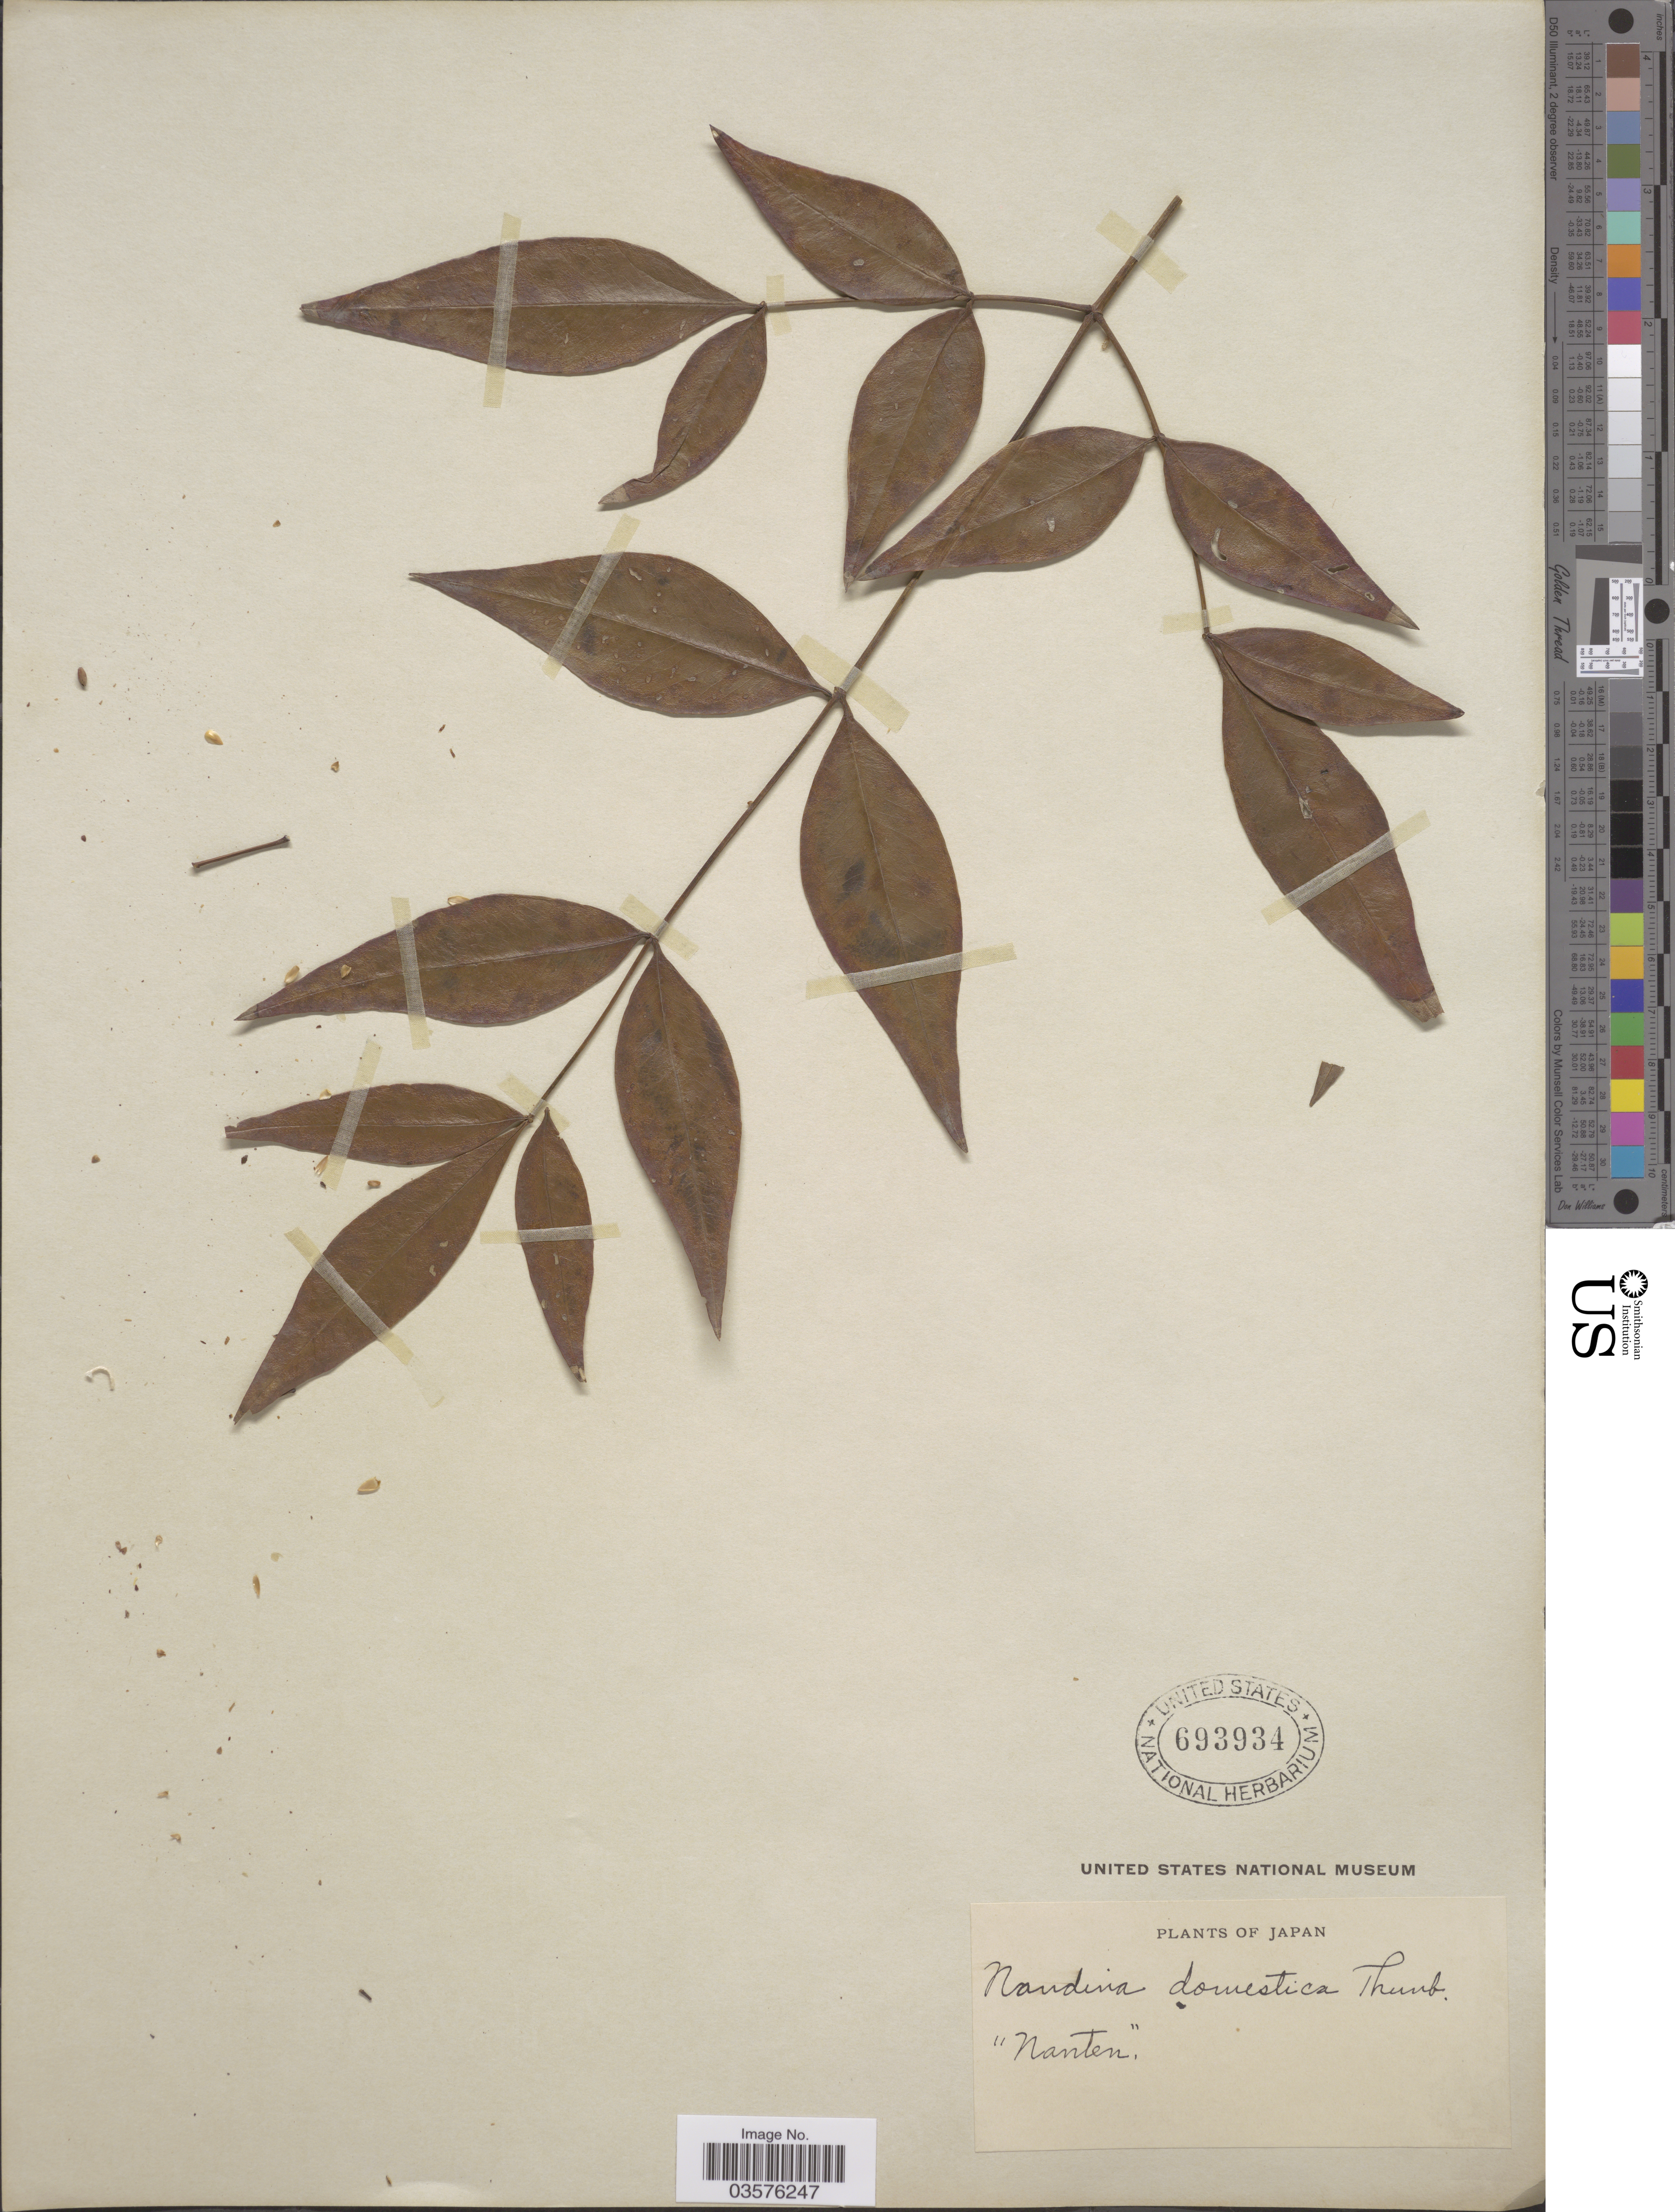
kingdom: Plantae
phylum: Tracheophyta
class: Magnoliopsida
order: Ranunculales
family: Berberidaceae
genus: Nandina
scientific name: Nandina domestica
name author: Thunb.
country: Japan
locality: Nanten.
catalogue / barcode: US 693934